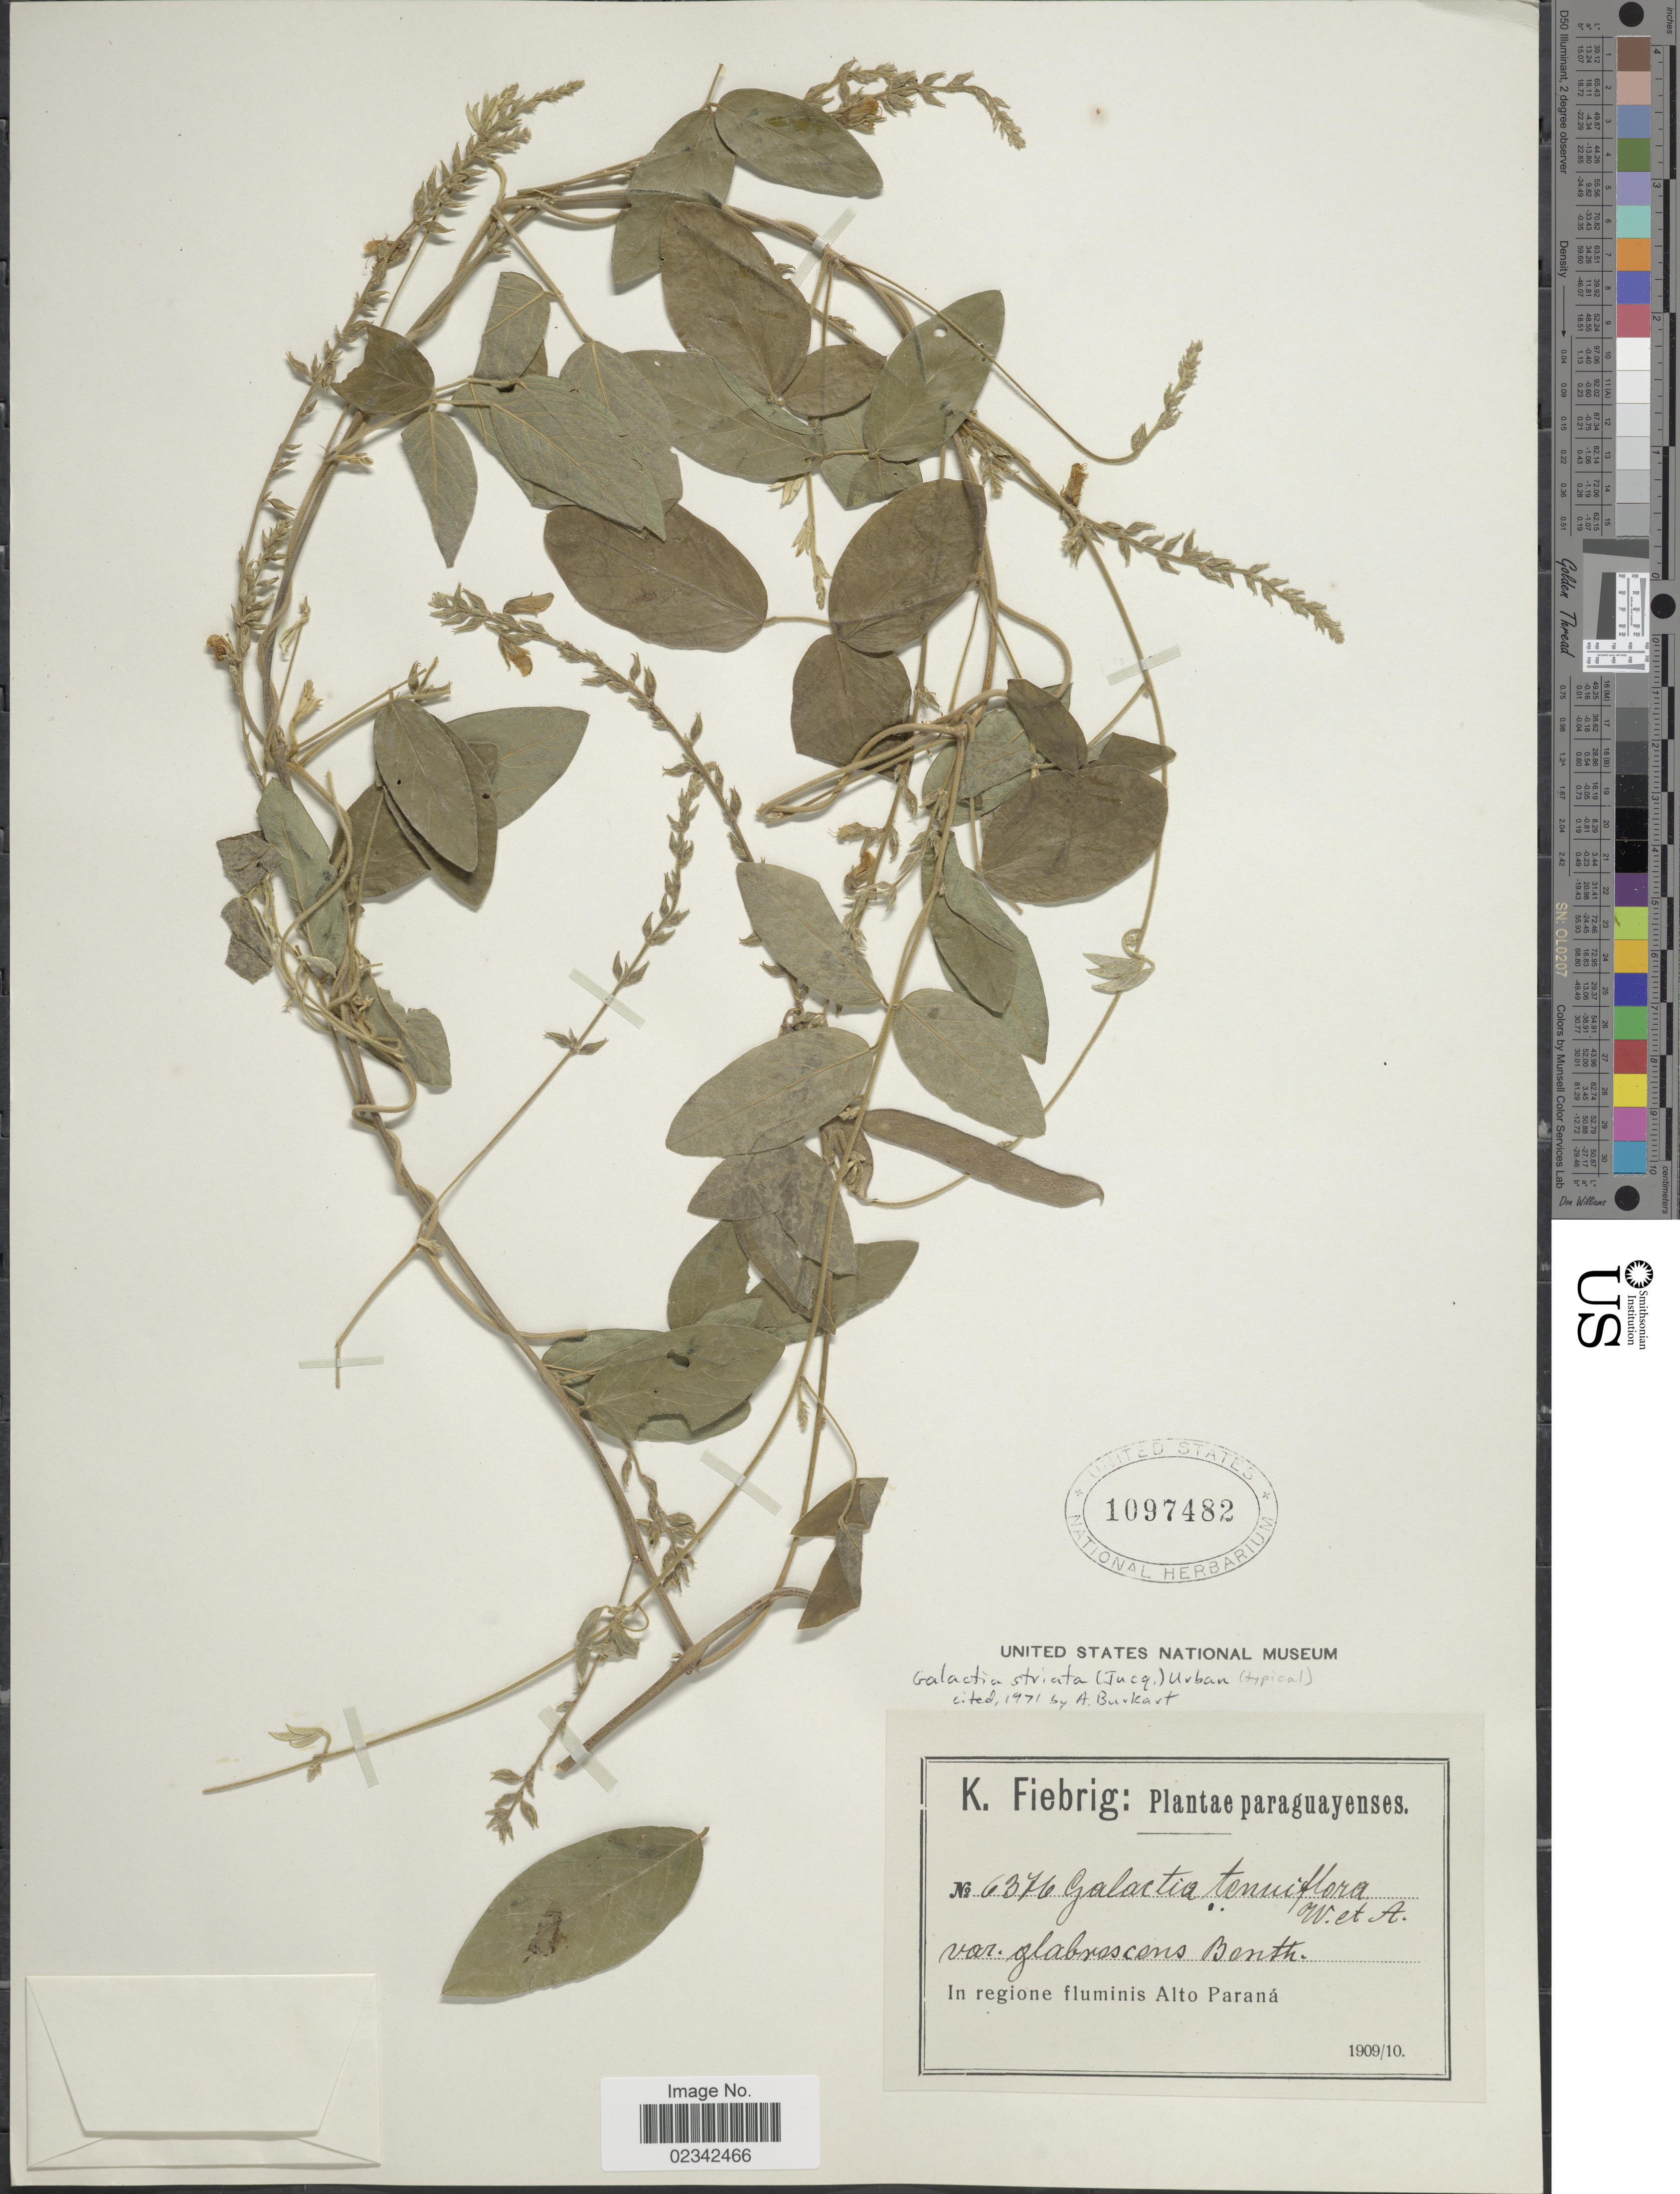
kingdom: Plantae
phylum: Tracheophyta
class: Magnoliopsida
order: Fabales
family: Fabaceae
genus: Galactia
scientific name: Galactia striata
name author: (Jacq.) Urb.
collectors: K. Fiebrig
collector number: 6376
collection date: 1909/1910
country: Paraguay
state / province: Alto Parana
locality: In regione fluminis Alto Parana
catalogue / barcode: US 1097482